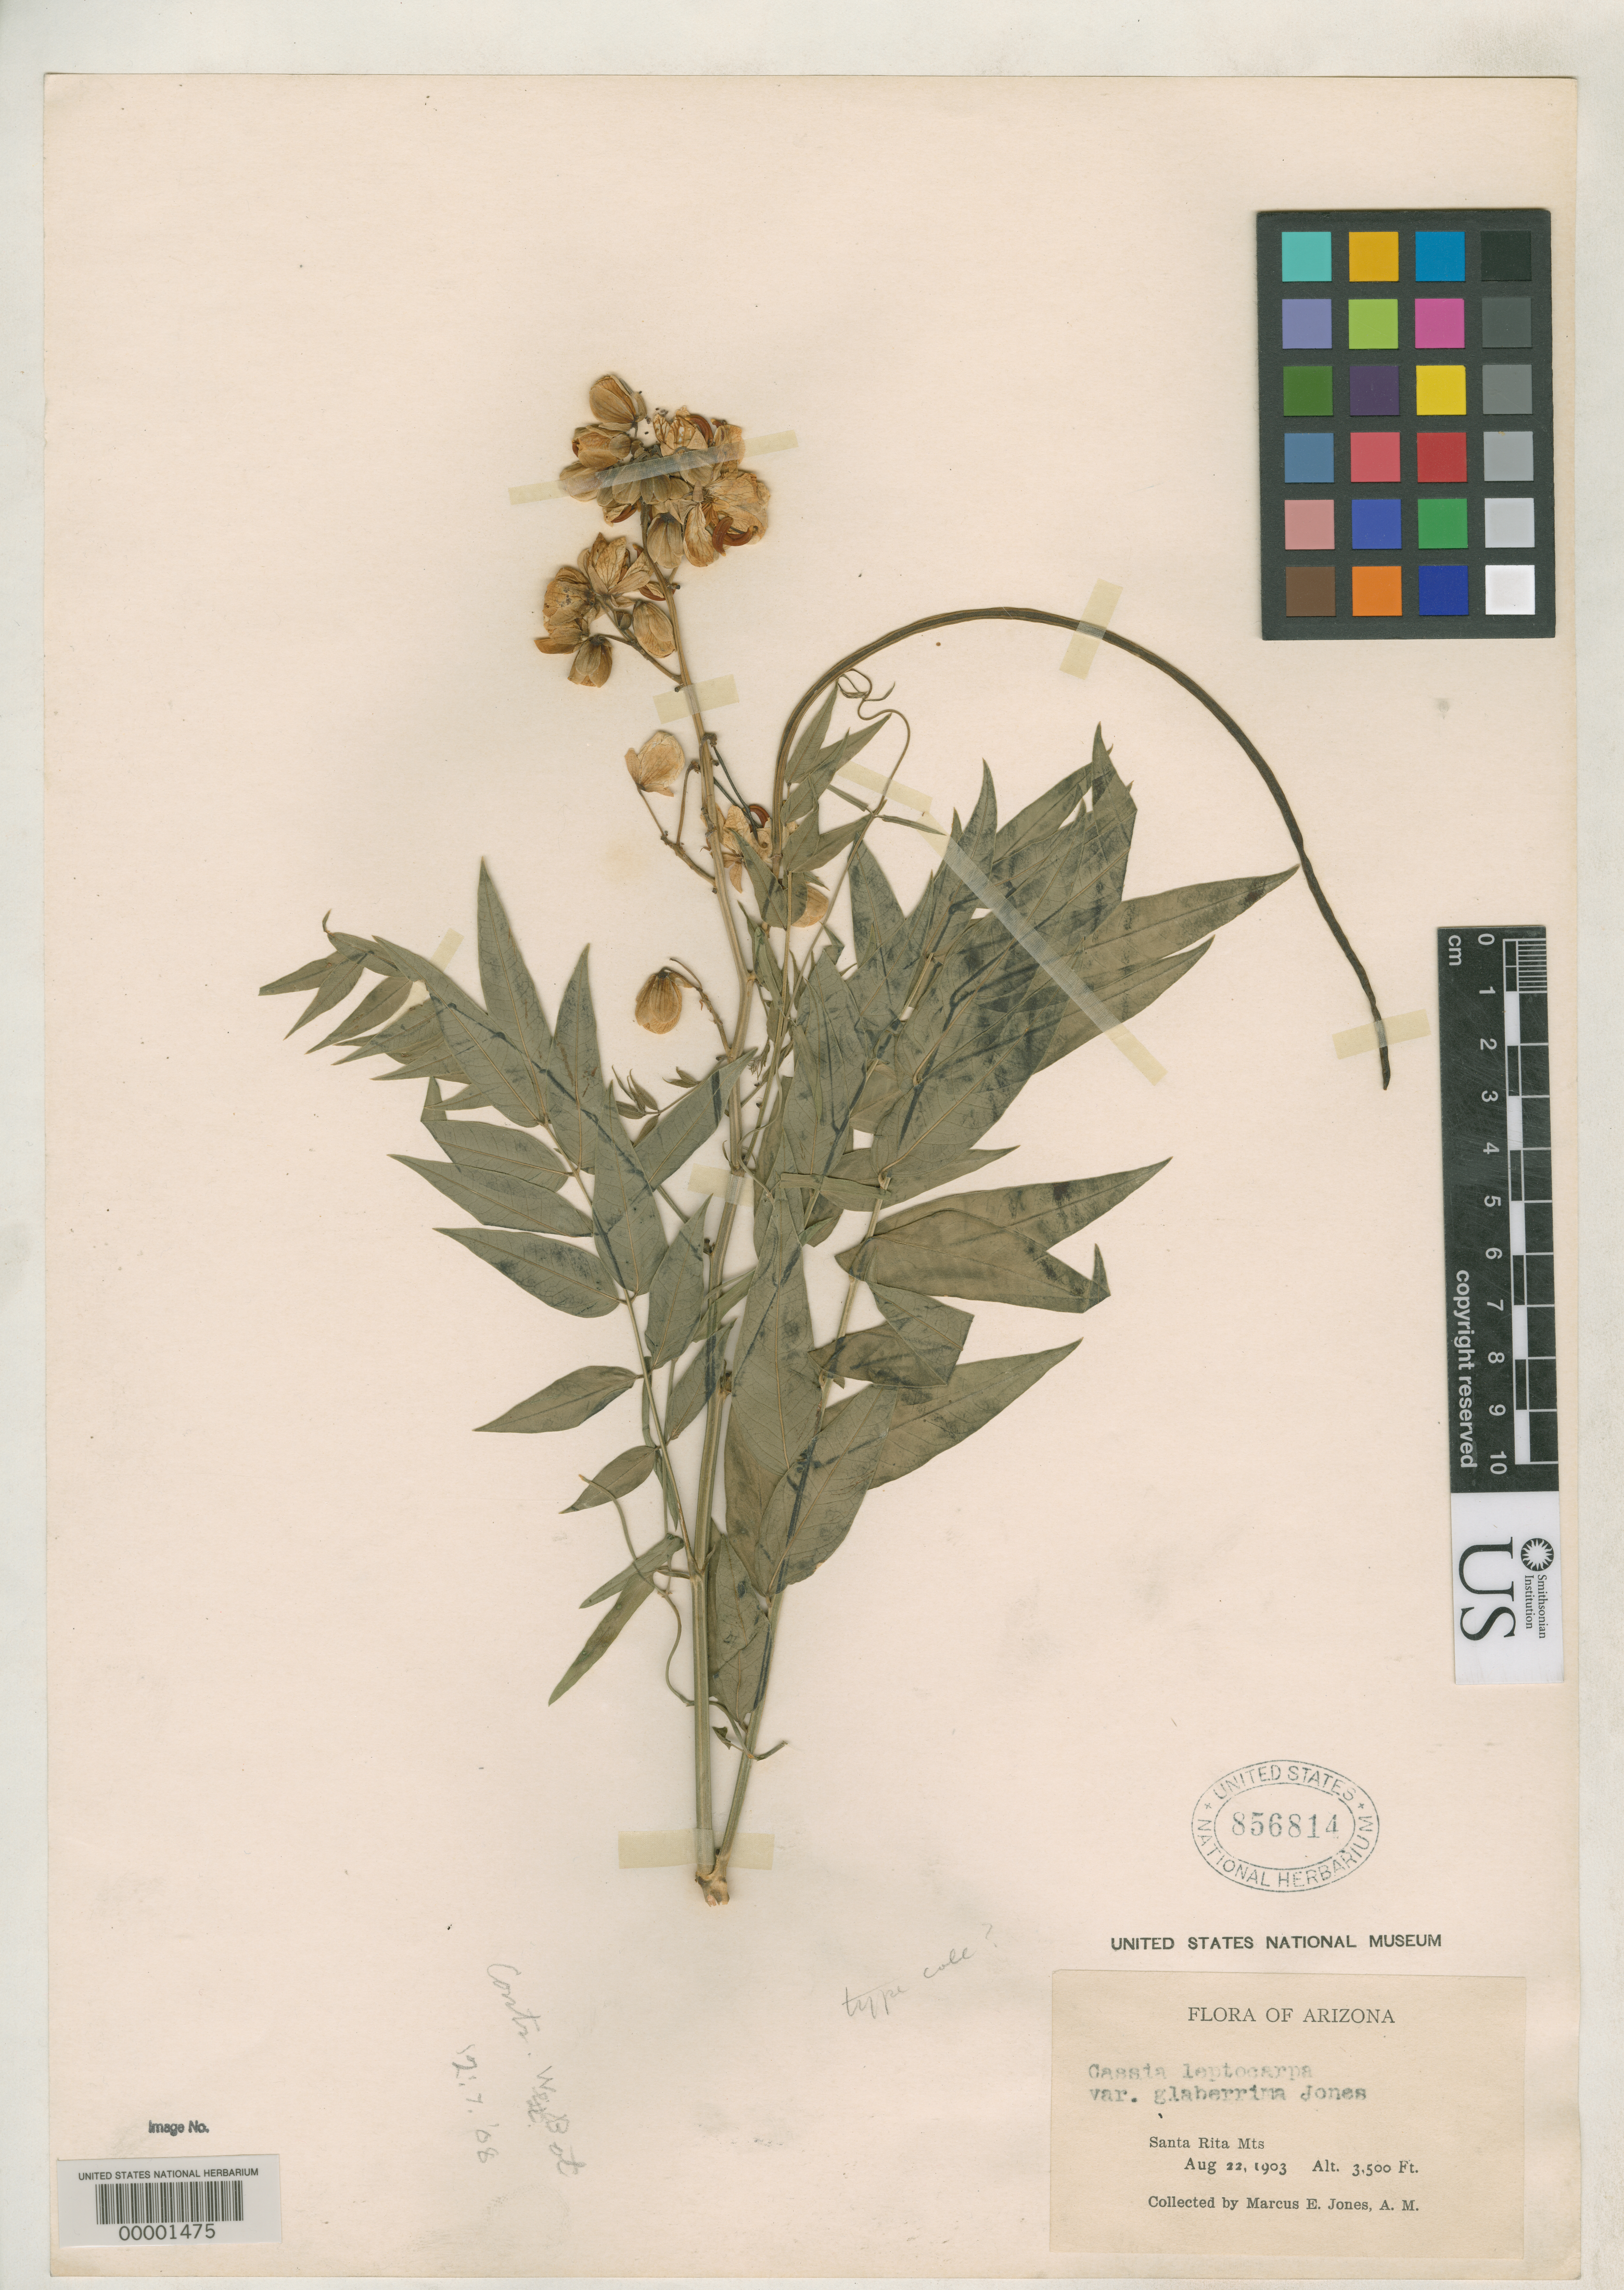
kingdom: Plantae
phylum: Tracheophyta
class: Magnoliopsida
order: Fabales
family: Fabaceae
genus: Cassia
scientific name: Cassia leptocarpa var. glaberrima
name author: M.E. Jones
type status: Type Collection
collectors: M. E. Jones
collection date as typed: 22 Aug 1903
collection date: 1903-08-22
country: United States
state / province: Arizona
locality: Santa Rita Mountains.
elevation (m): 1067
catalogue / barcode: US 856814